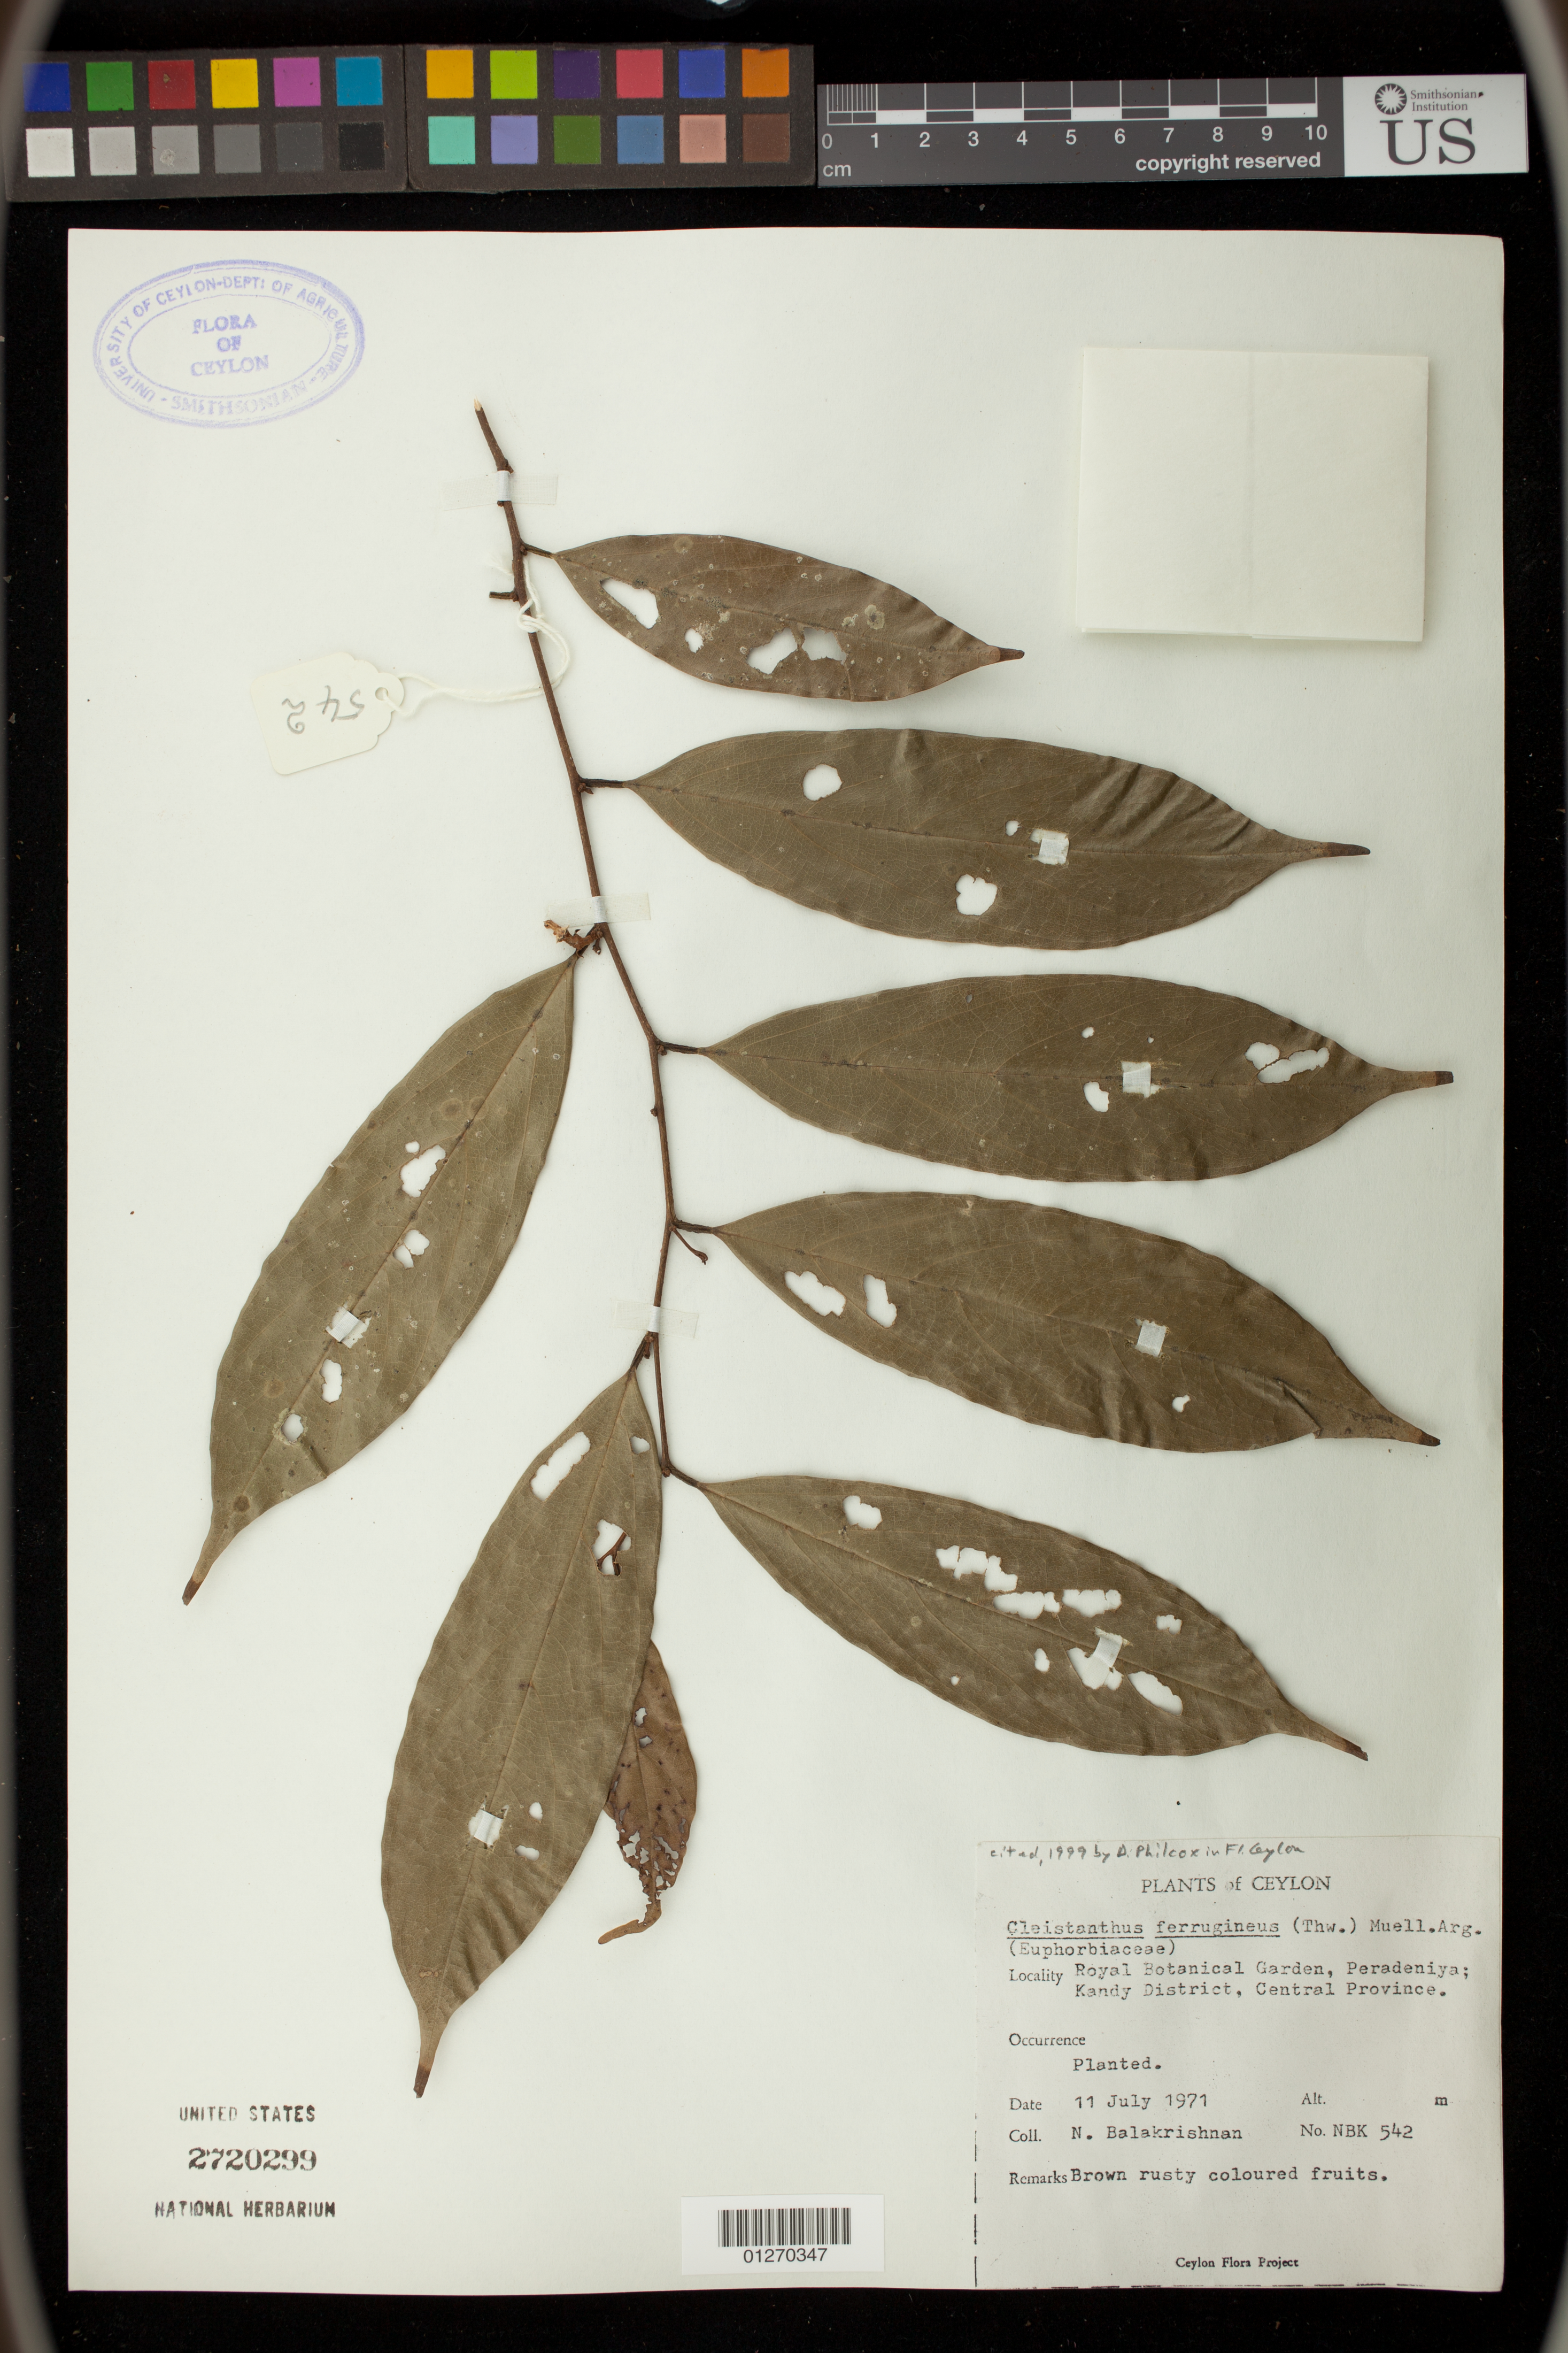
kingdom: Plantae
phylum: Tracheophyta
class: Magnoliopsida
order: Malpighiales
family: Phyllanthaceae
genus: Cleistanthus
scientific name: Cleistanthus ferrugineus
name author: (Thwaites) M. Arg.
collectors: N. Balakrishnan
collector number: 542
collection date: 1971-07-11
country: Sri Lanka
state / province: Central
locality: Royal Botanical Garden, Peradeniya; Kandy District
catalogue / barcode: US 2720299